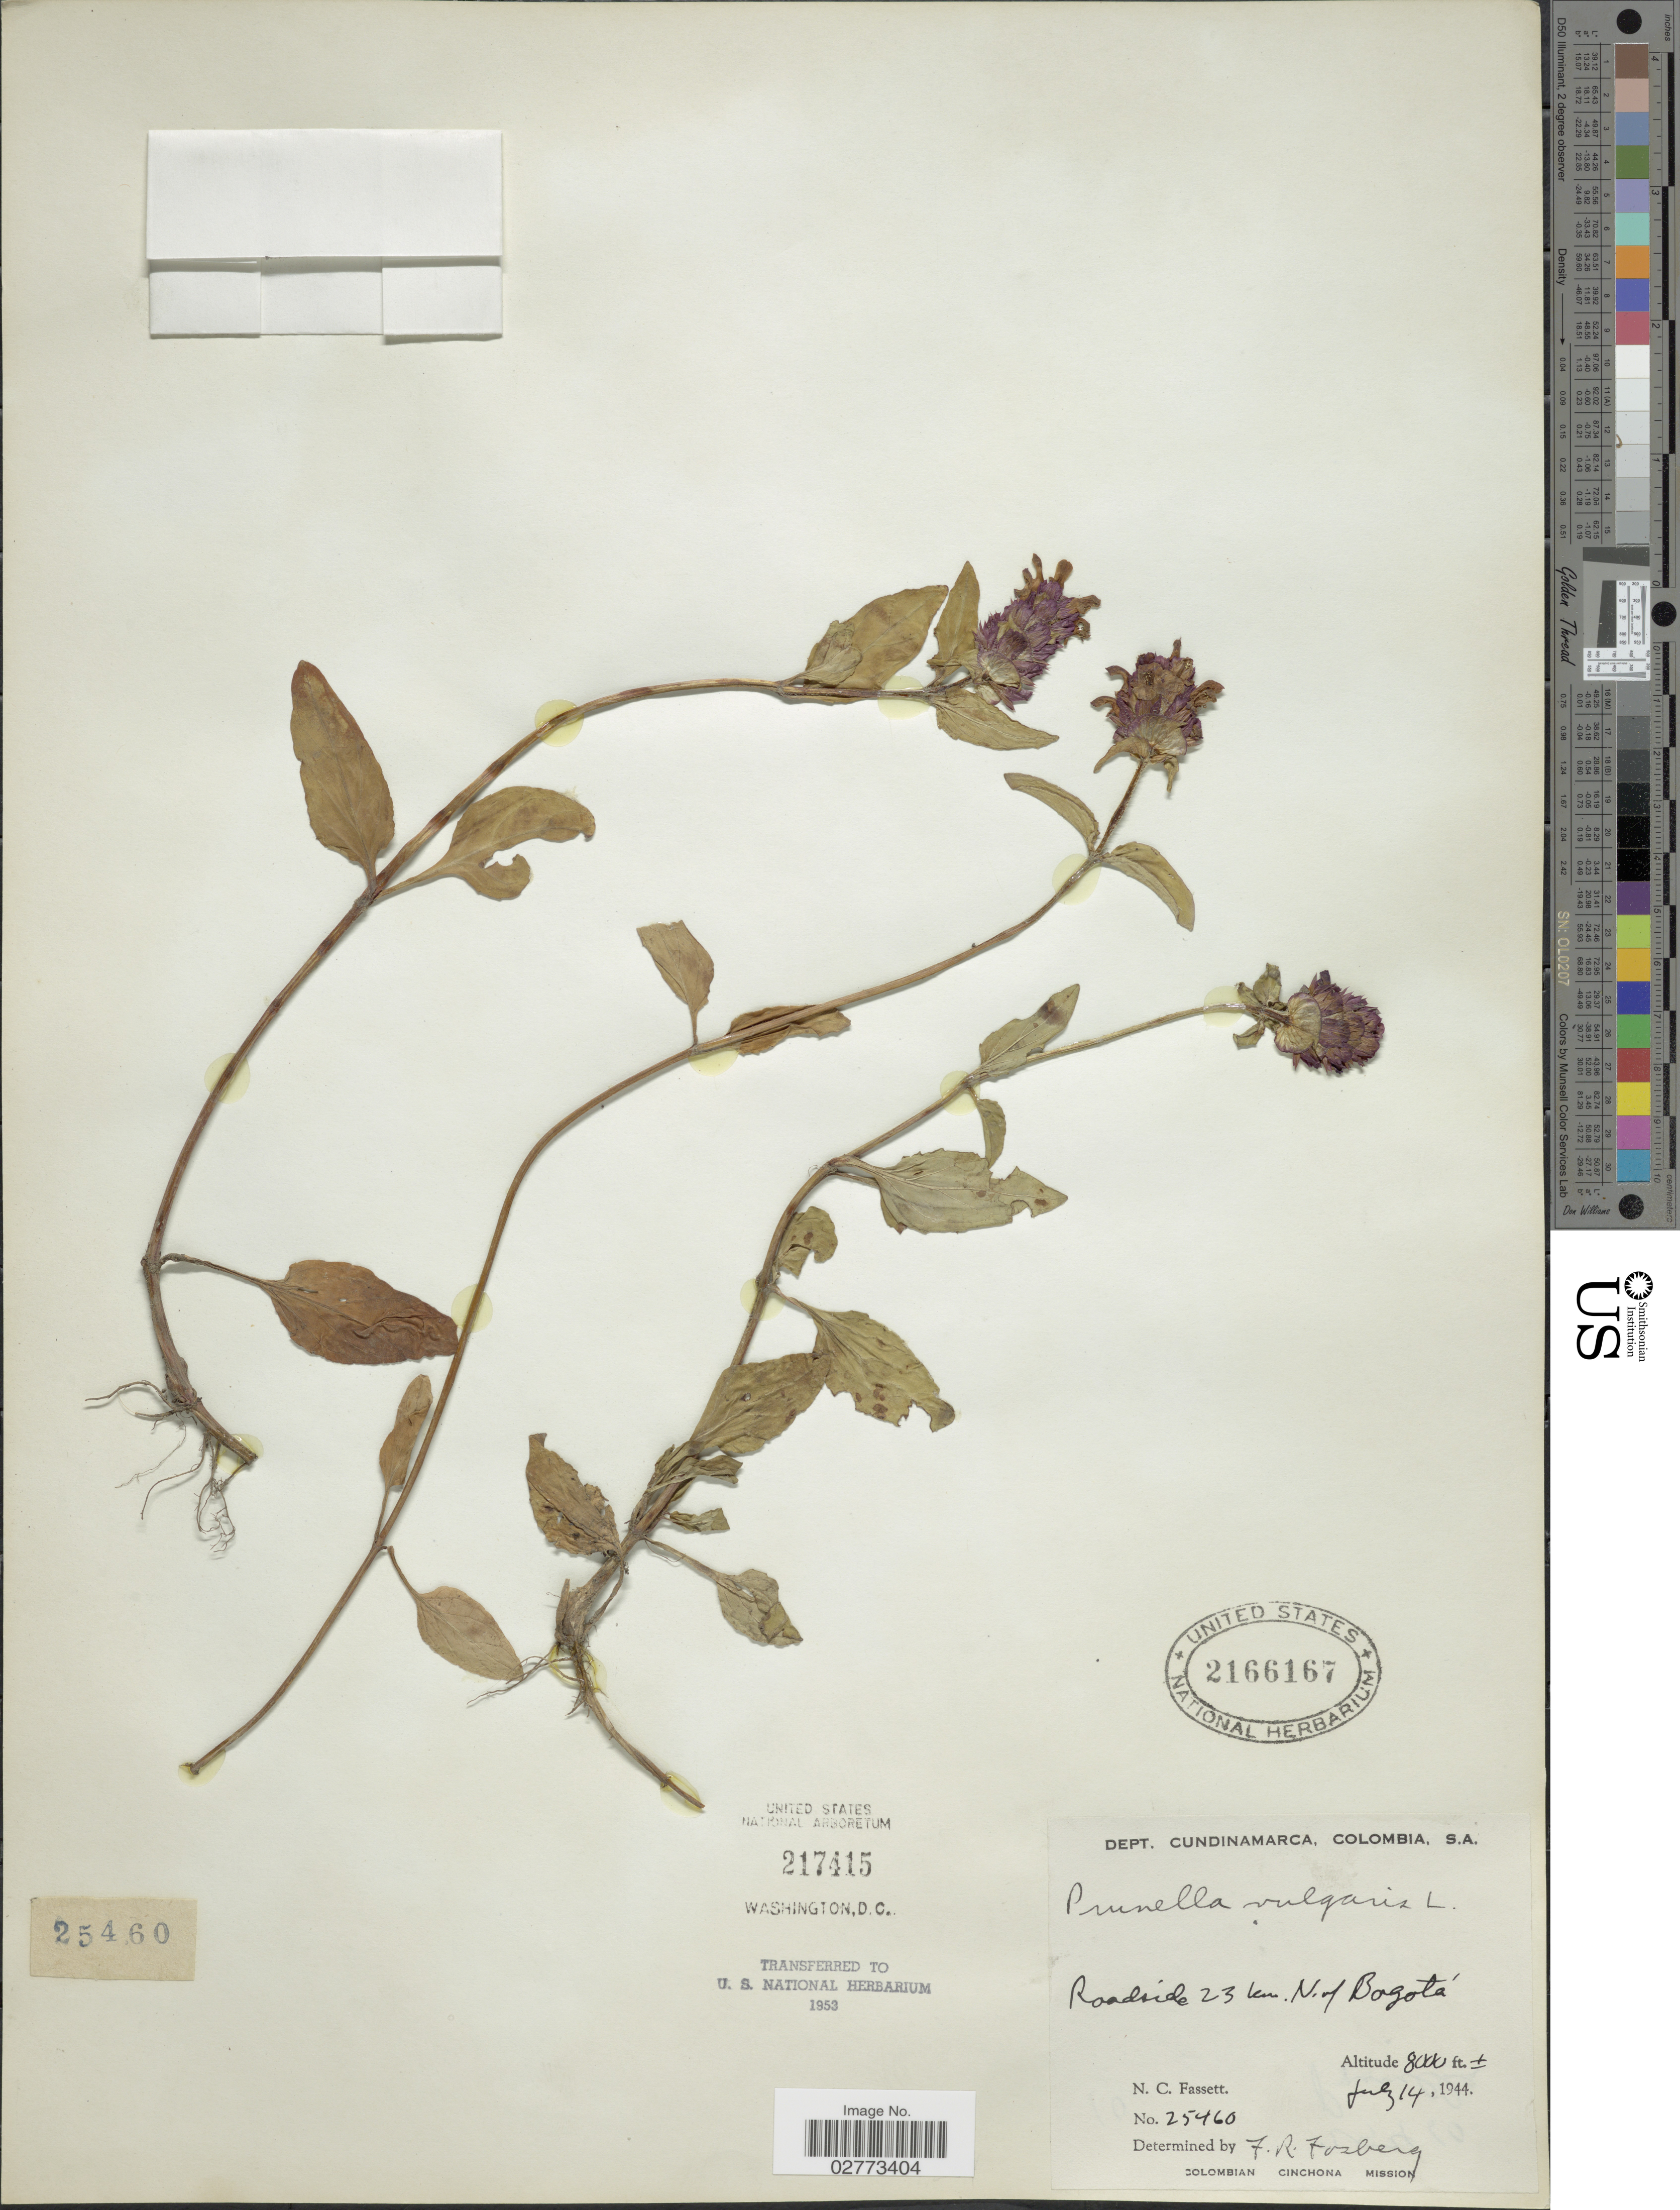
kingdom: Plantae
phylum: Tracheophyta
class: Magnoliopsida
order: Lamiales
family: Lamiaceae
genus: Prunella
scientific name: Prunella vulgaris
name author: L.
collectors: N. C. Fassett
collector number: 25460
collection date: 1944-07-14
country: Colombia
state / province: Cundinamarca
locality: Dept. Cundinamarca. Roadside 23 km. N. of Bogotá.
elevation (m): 2438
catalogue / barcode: US 2166167